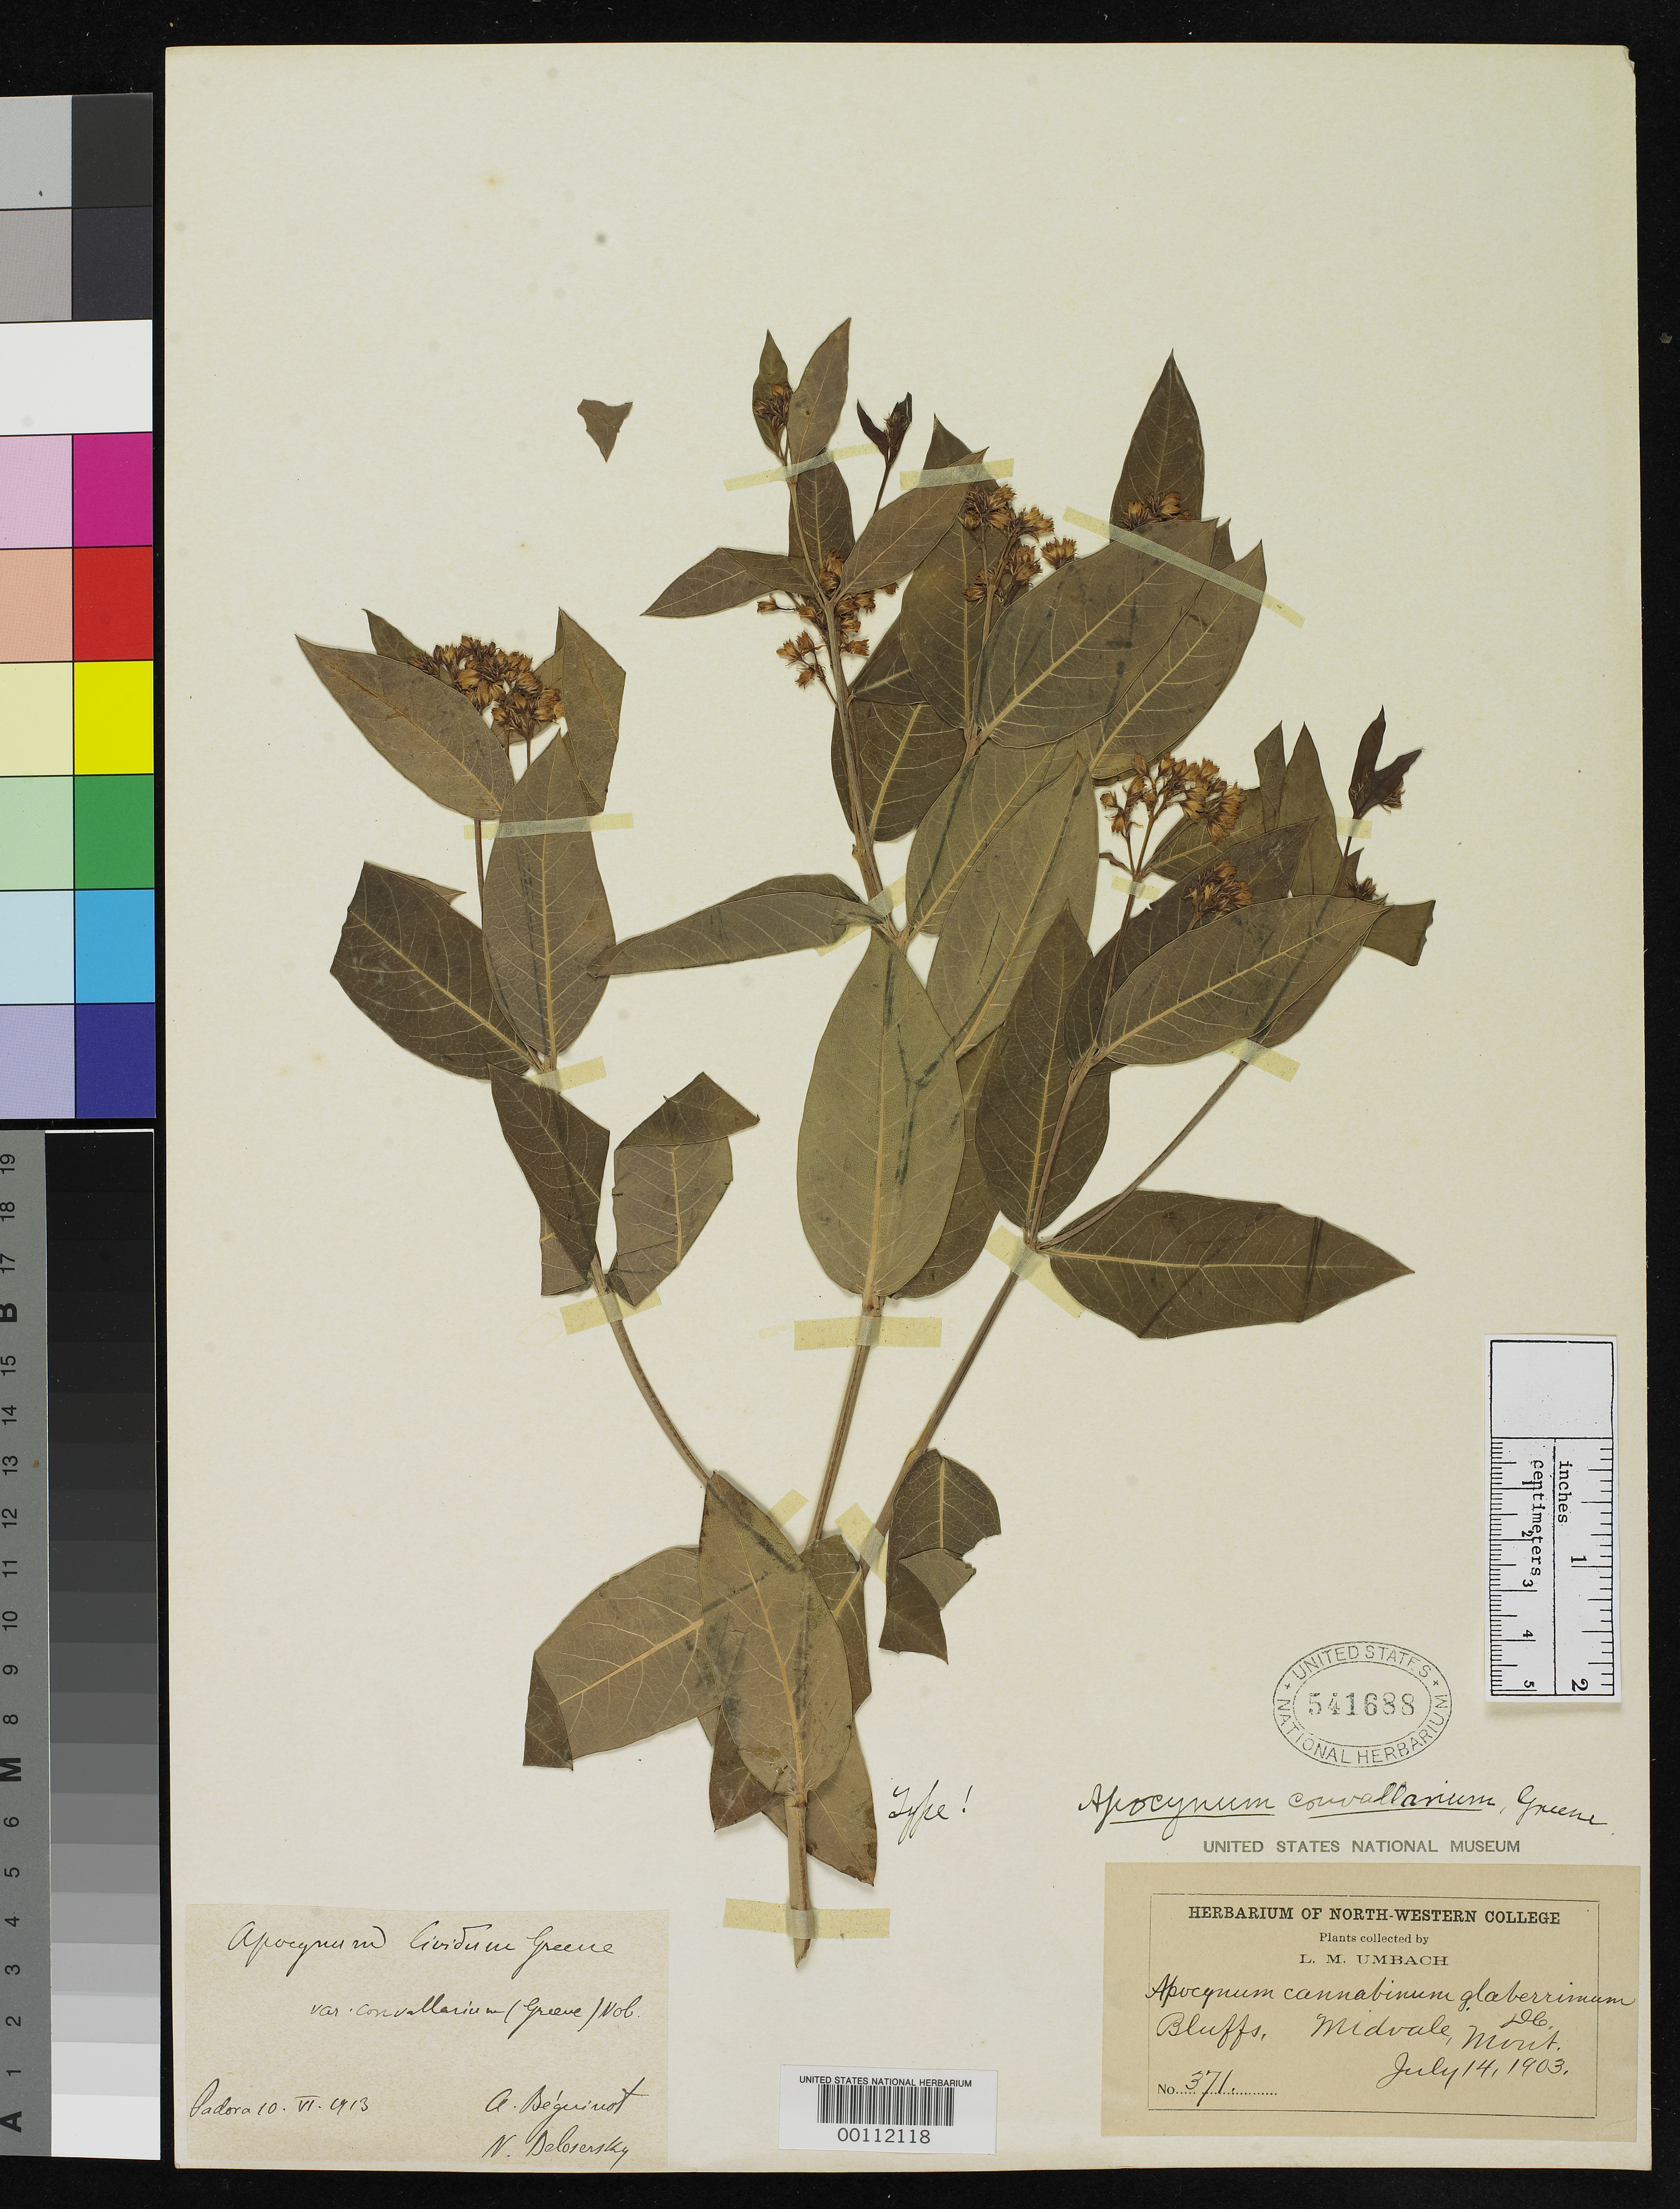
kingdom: Plantae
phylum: Tracheophyta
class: Magnoliopsida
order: Gentianales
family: Apocynaceae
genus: Apocynum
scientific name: Apocynum convallarium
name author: Greene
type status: Syntype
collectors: L. M. Umbach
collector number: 371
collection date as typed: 14 Jul 1903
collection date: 1903-07-14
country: United States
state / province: Montana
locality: Midvale.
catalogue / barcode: US 541688